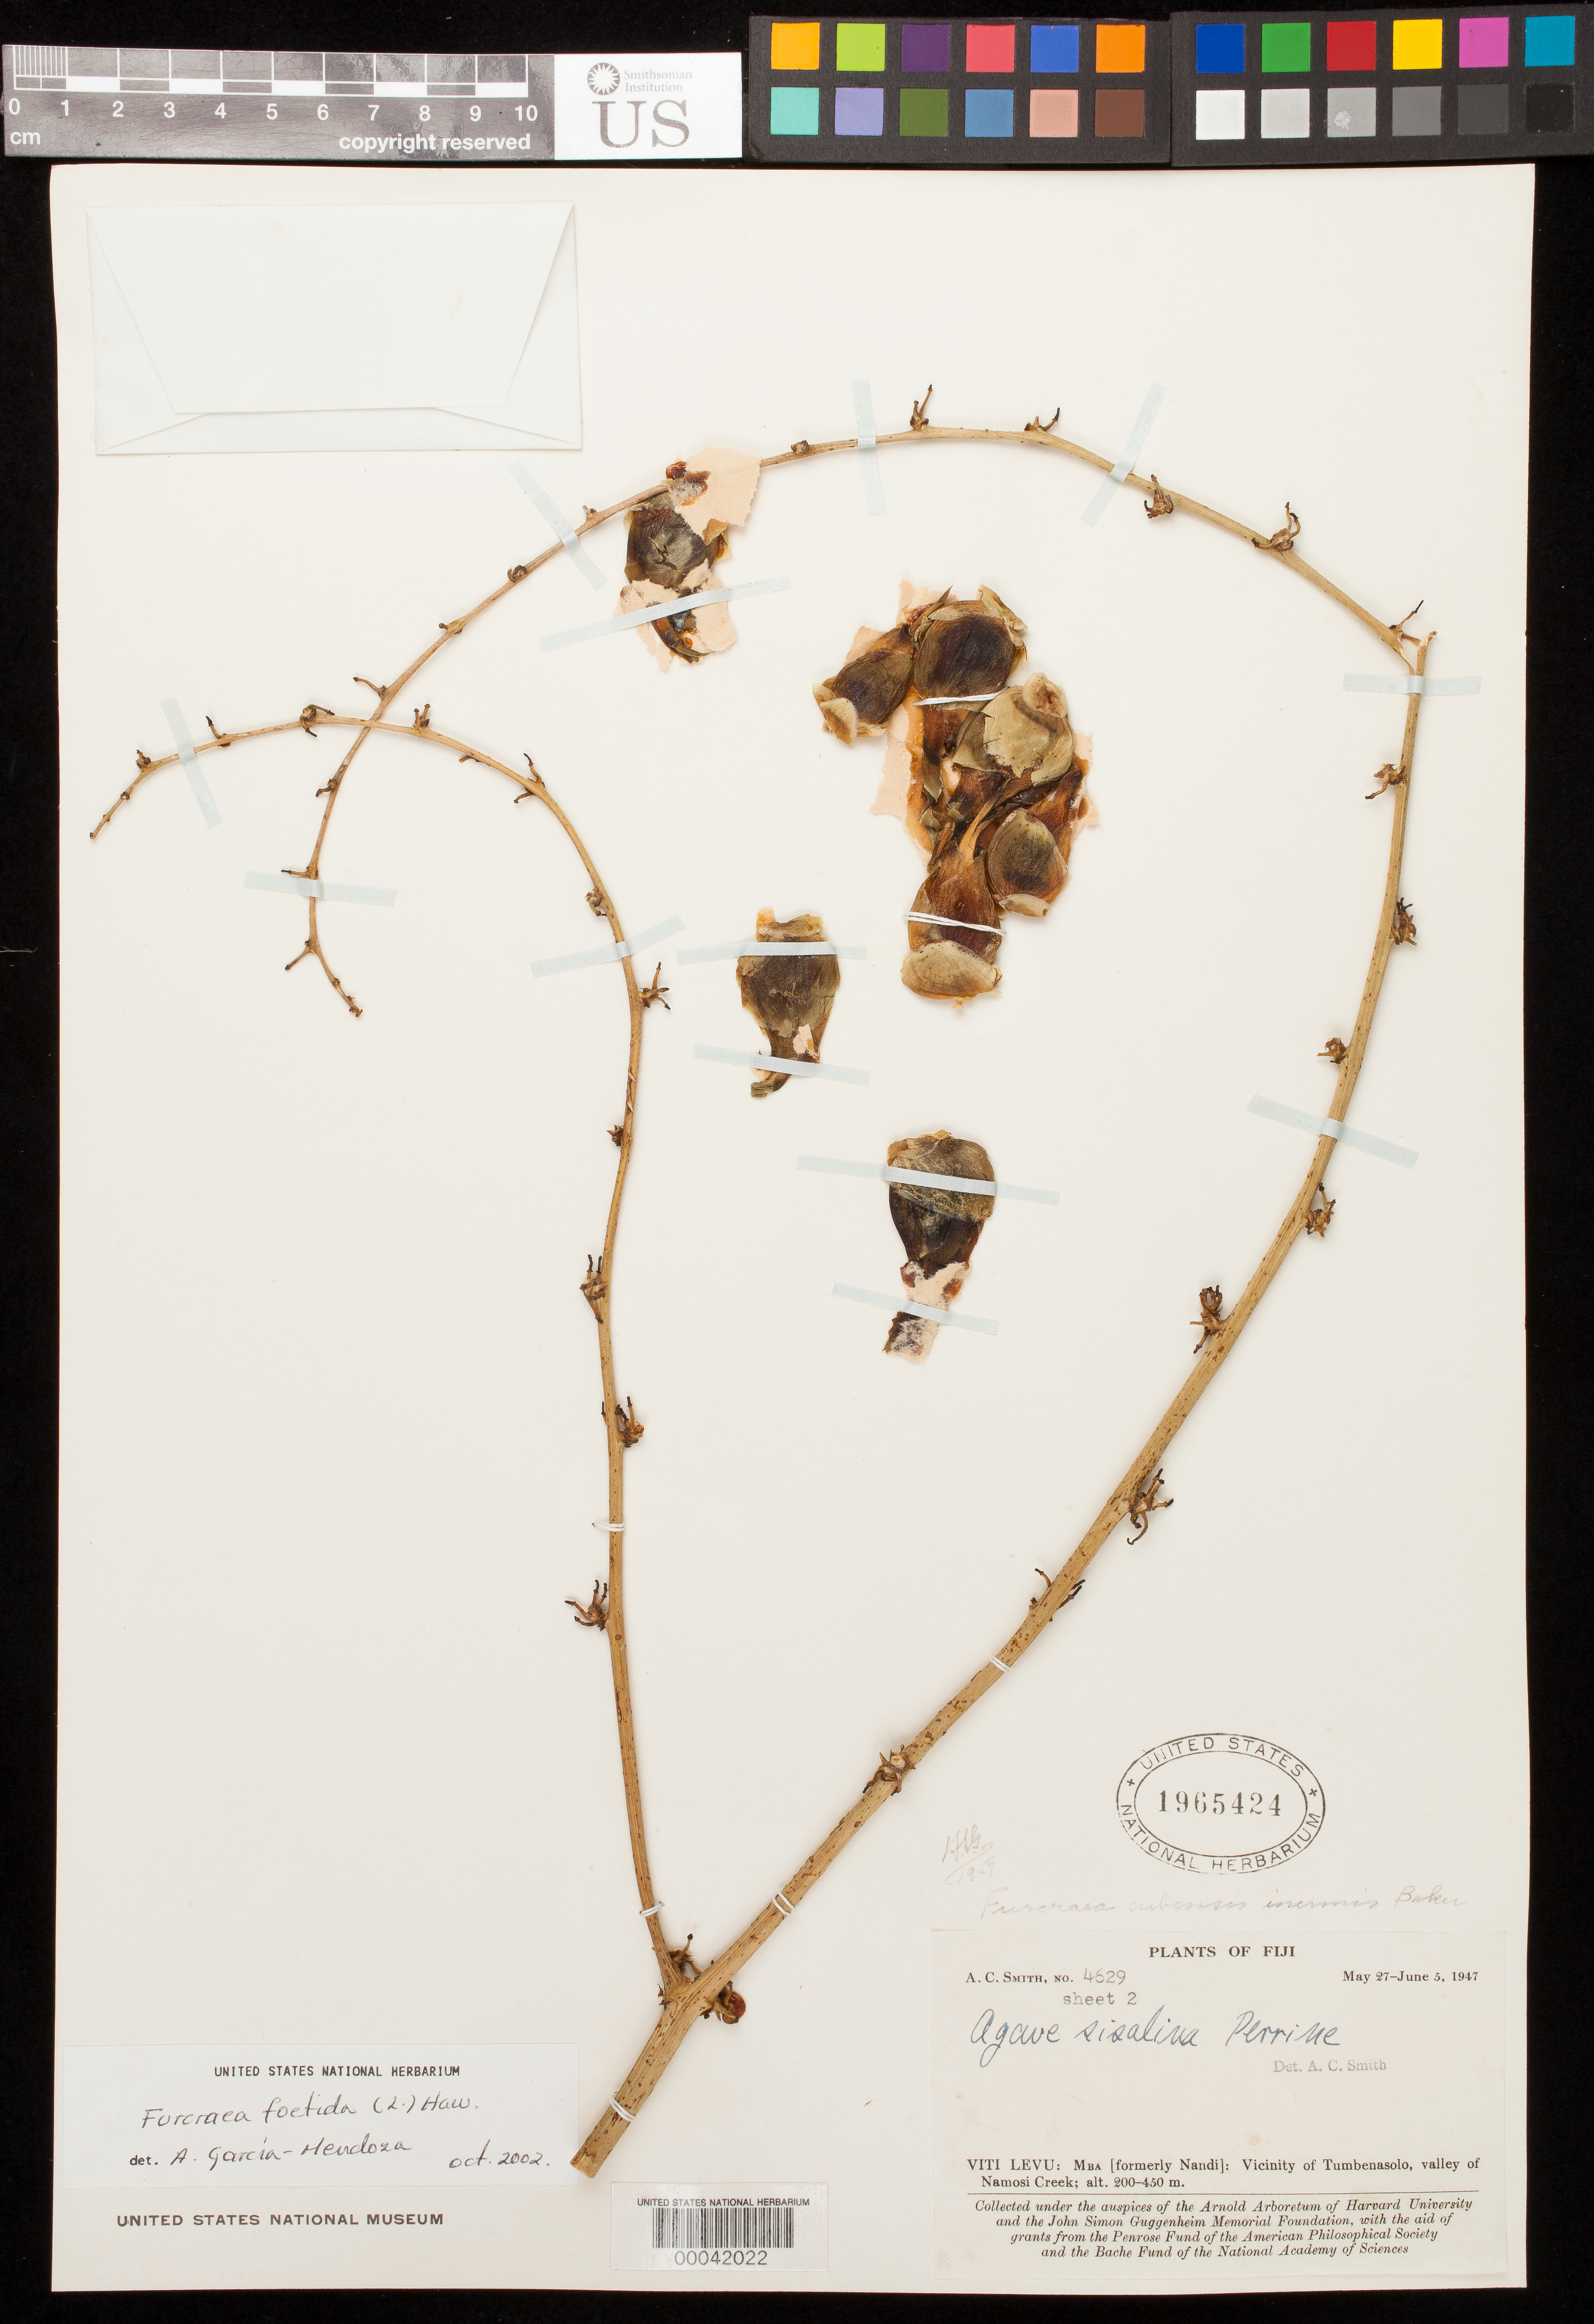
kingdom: Plantae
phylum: Tracheophyta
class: Liliopsida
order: Asparagales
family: Asparagaceae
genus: Furcraea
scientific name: Furcraea foetida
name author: (L.) Haw.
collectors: A. C. Smith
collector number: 4629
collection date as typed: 27 May 1947 to 05 Jun 1947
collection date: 1947-05-27/1947-06-05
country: Fiji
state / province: Western Division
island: Viti Levu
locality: Mba Prov., vicinity of tumbenasolo, valley of namosi creek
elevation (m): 200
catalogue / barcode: US 1965424